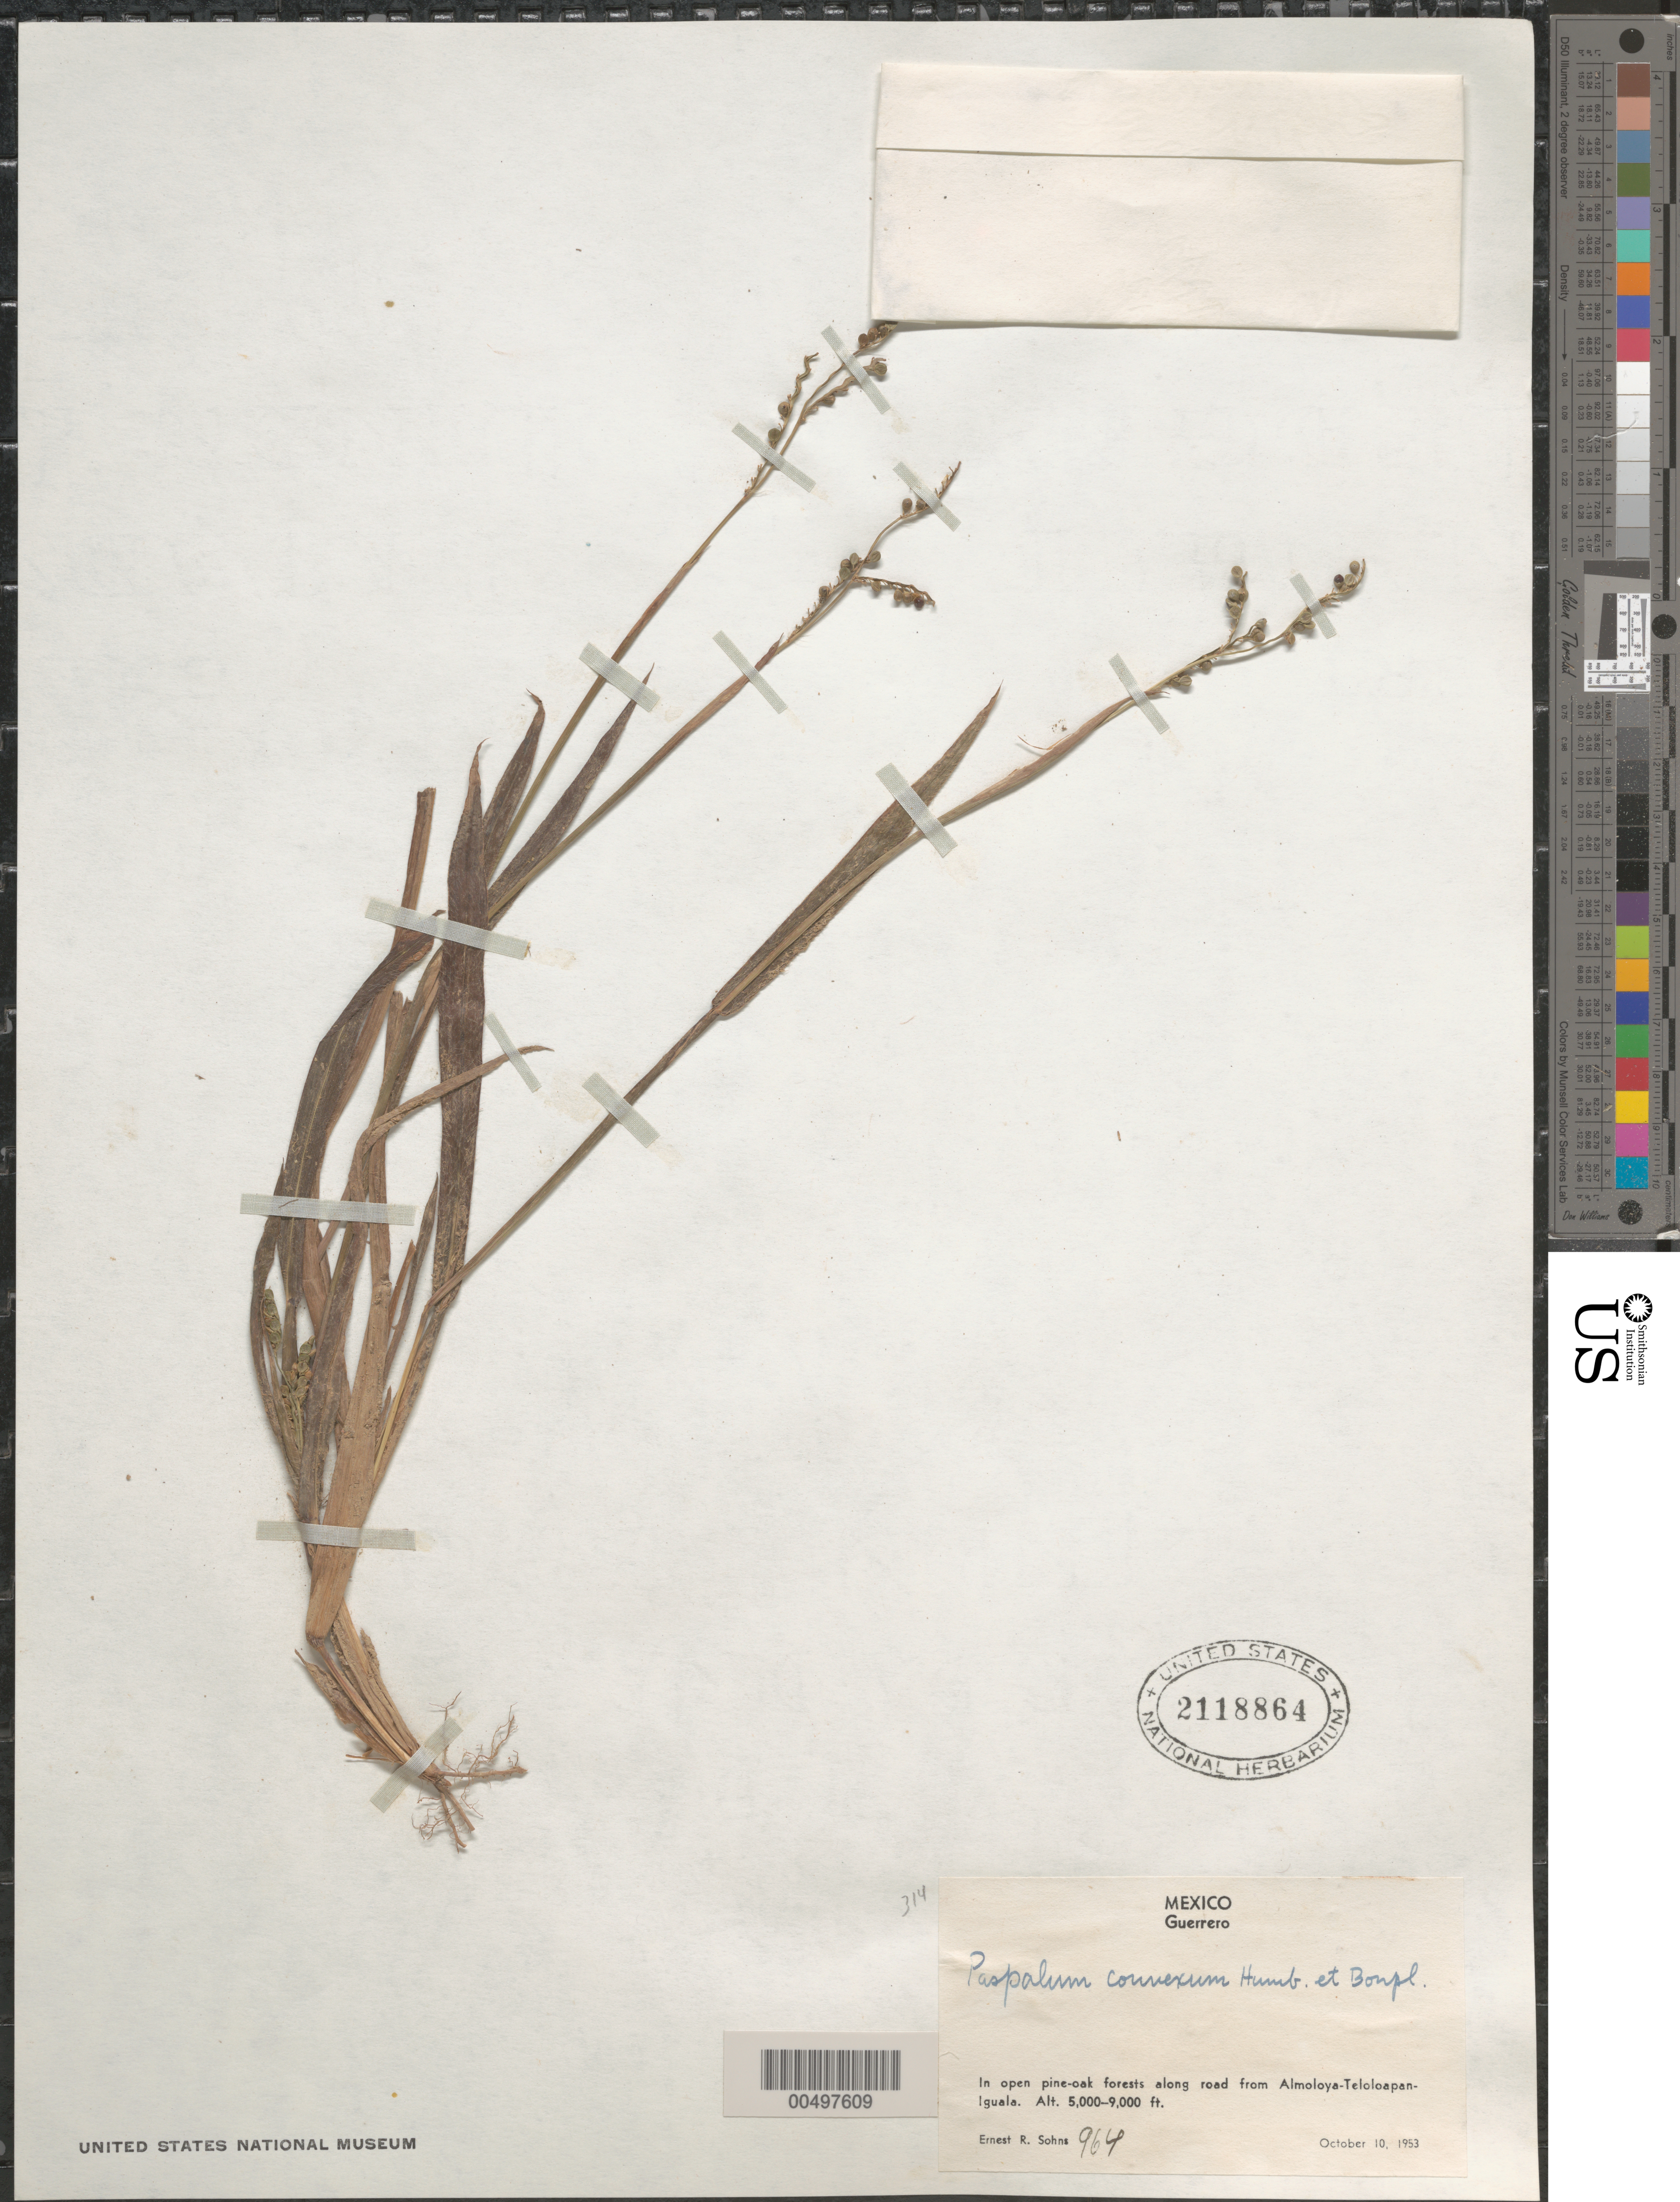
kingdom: Plantae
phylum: Tracheophyta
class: Liliopsida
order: Poales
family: Poaceae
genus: Paspalum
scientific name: Paspalum convexum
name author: Humb. & Bonpl. ex Flüggé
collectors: E. R. Sohns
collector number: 964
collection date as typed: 10 Oct 1953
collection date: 1953-10-10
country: Mexico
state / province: Guerrero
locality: Along rd from Almoloya - Teloloapan - Iguala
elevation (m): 1524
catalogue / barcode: US 2118864